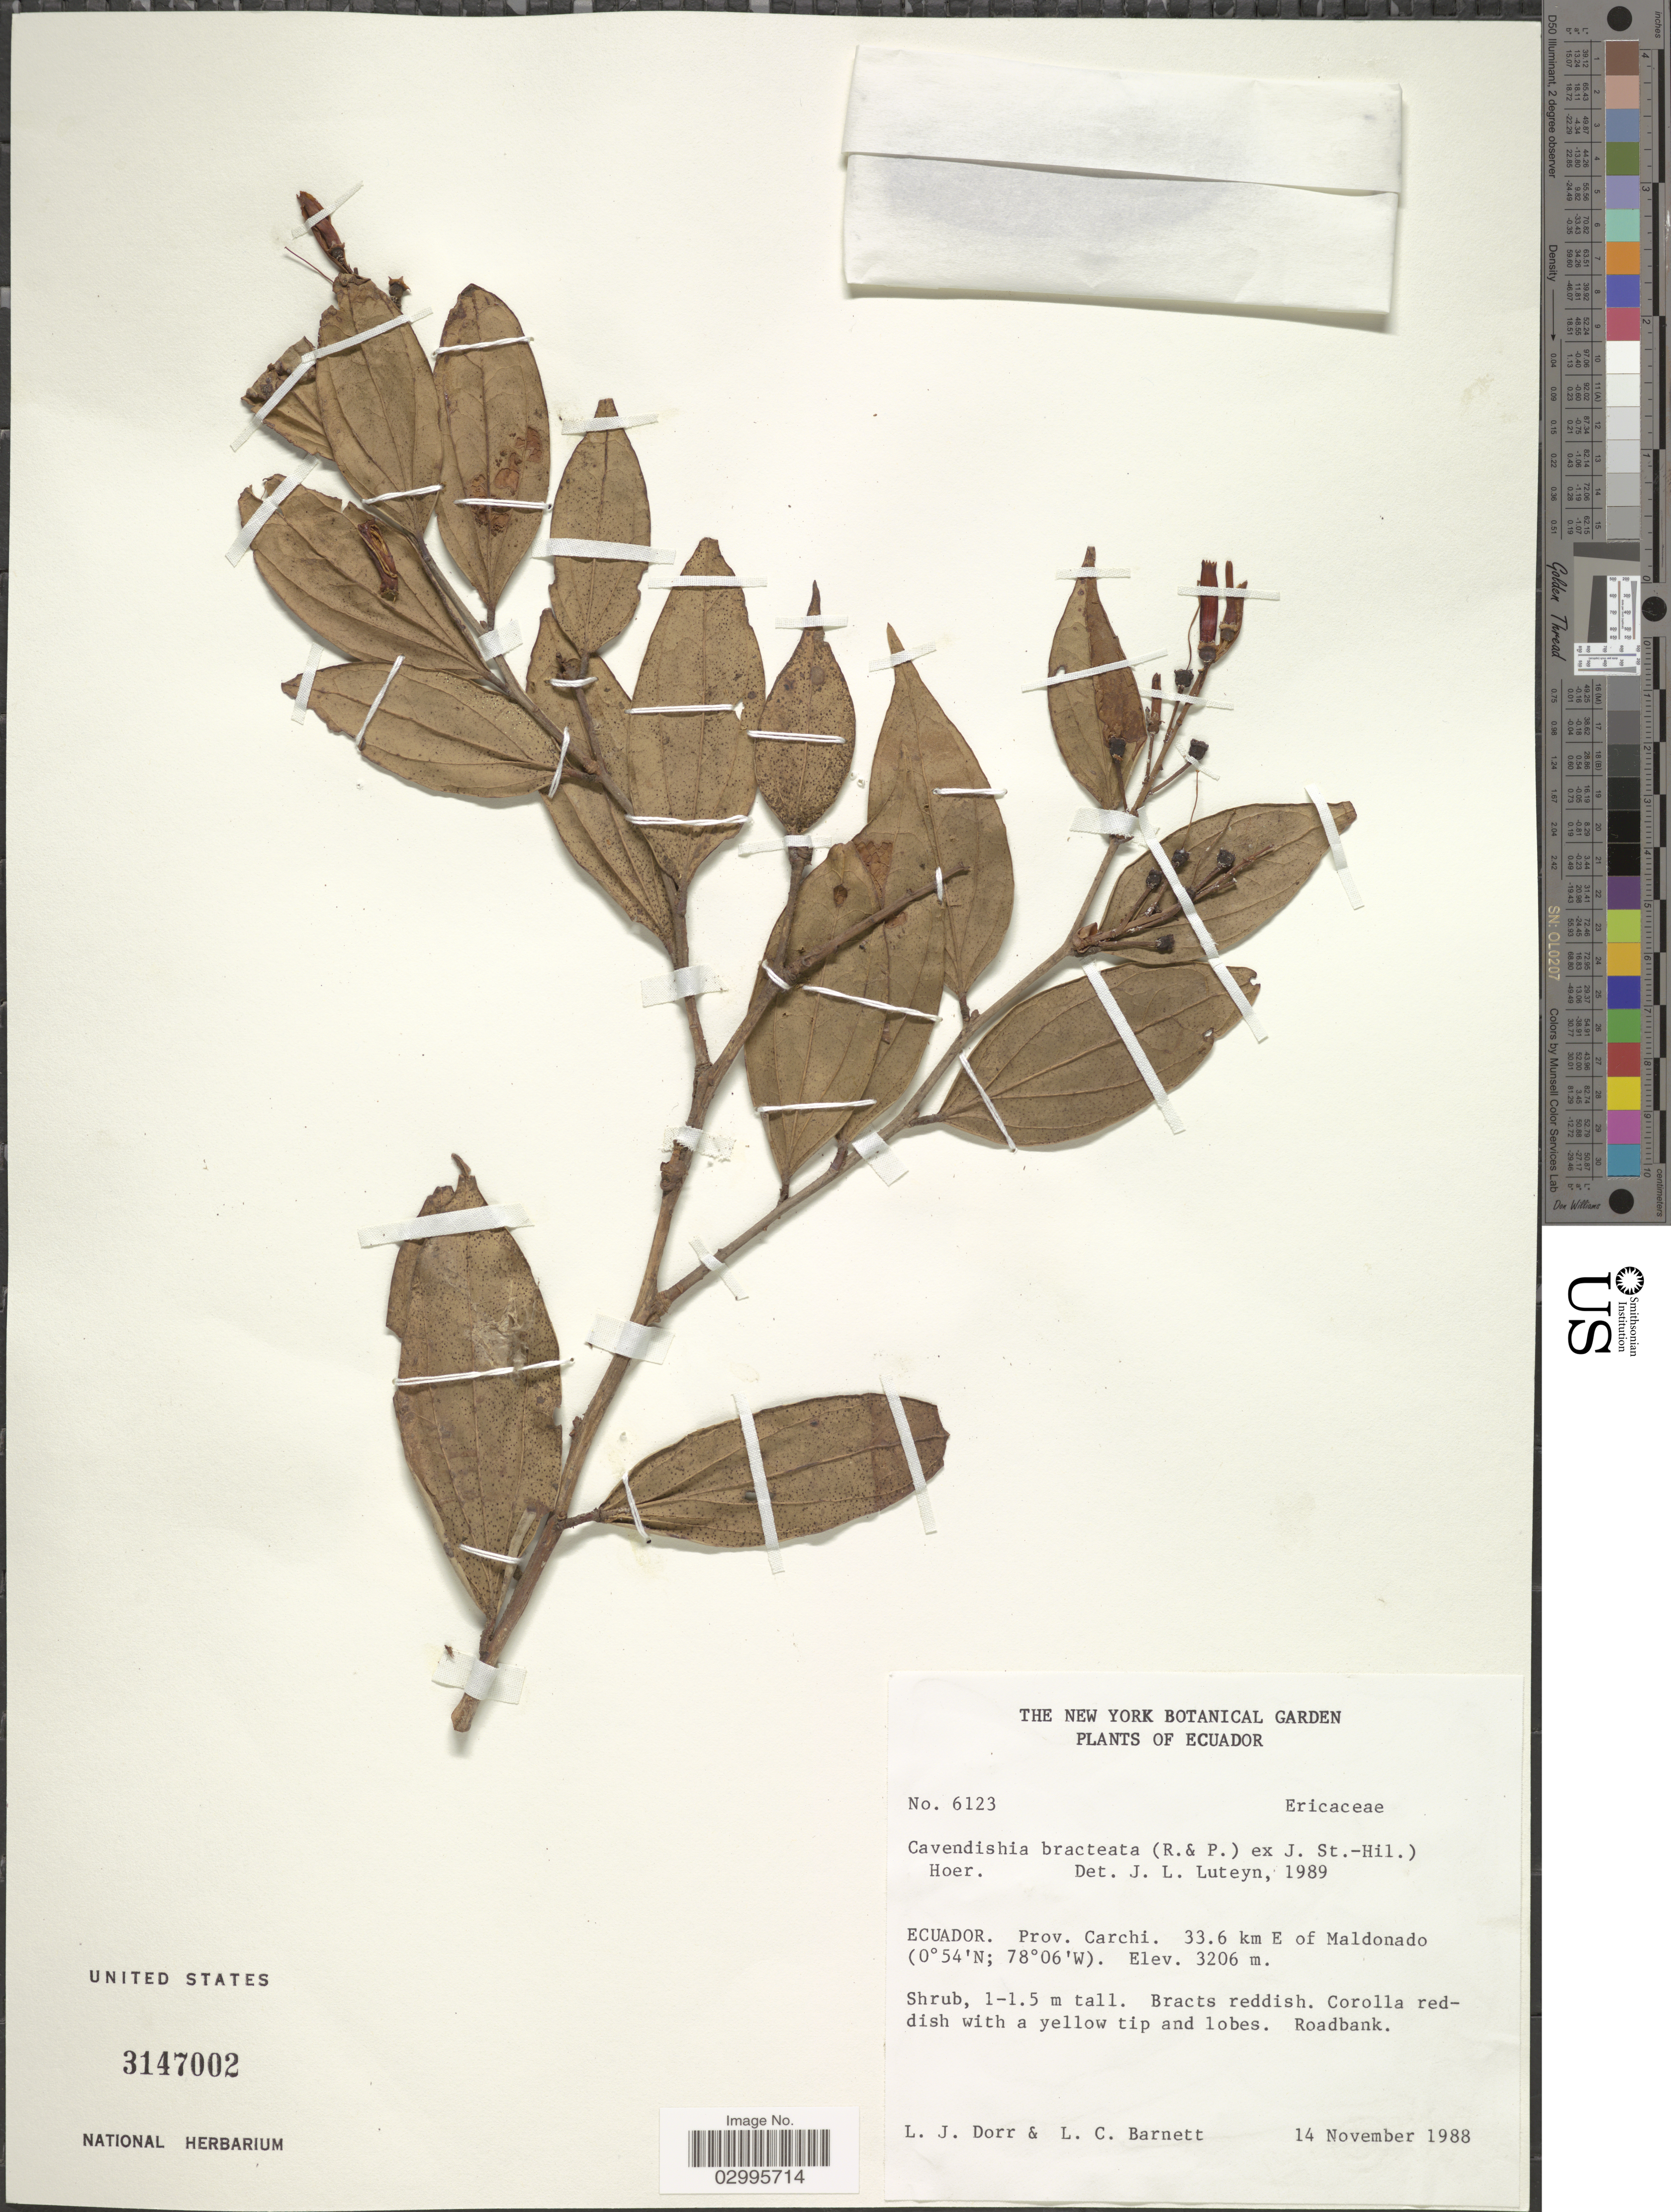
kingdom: Plantae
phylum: Tracheophyta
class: Magnoliopsida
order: Ericales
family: Ericaceae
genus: Cavendishia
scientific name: Cavendishia bracteata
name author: (Ruiz & Pav. ex J. St.-Hil.) Hoerold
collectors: L. J. Dorr & L. C. Barnett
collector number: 6123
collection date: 1988-11-14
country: Ecuador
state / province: Carchi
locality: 33.6 km E of Maldonado.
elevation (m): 3206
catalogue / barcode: US 3147002